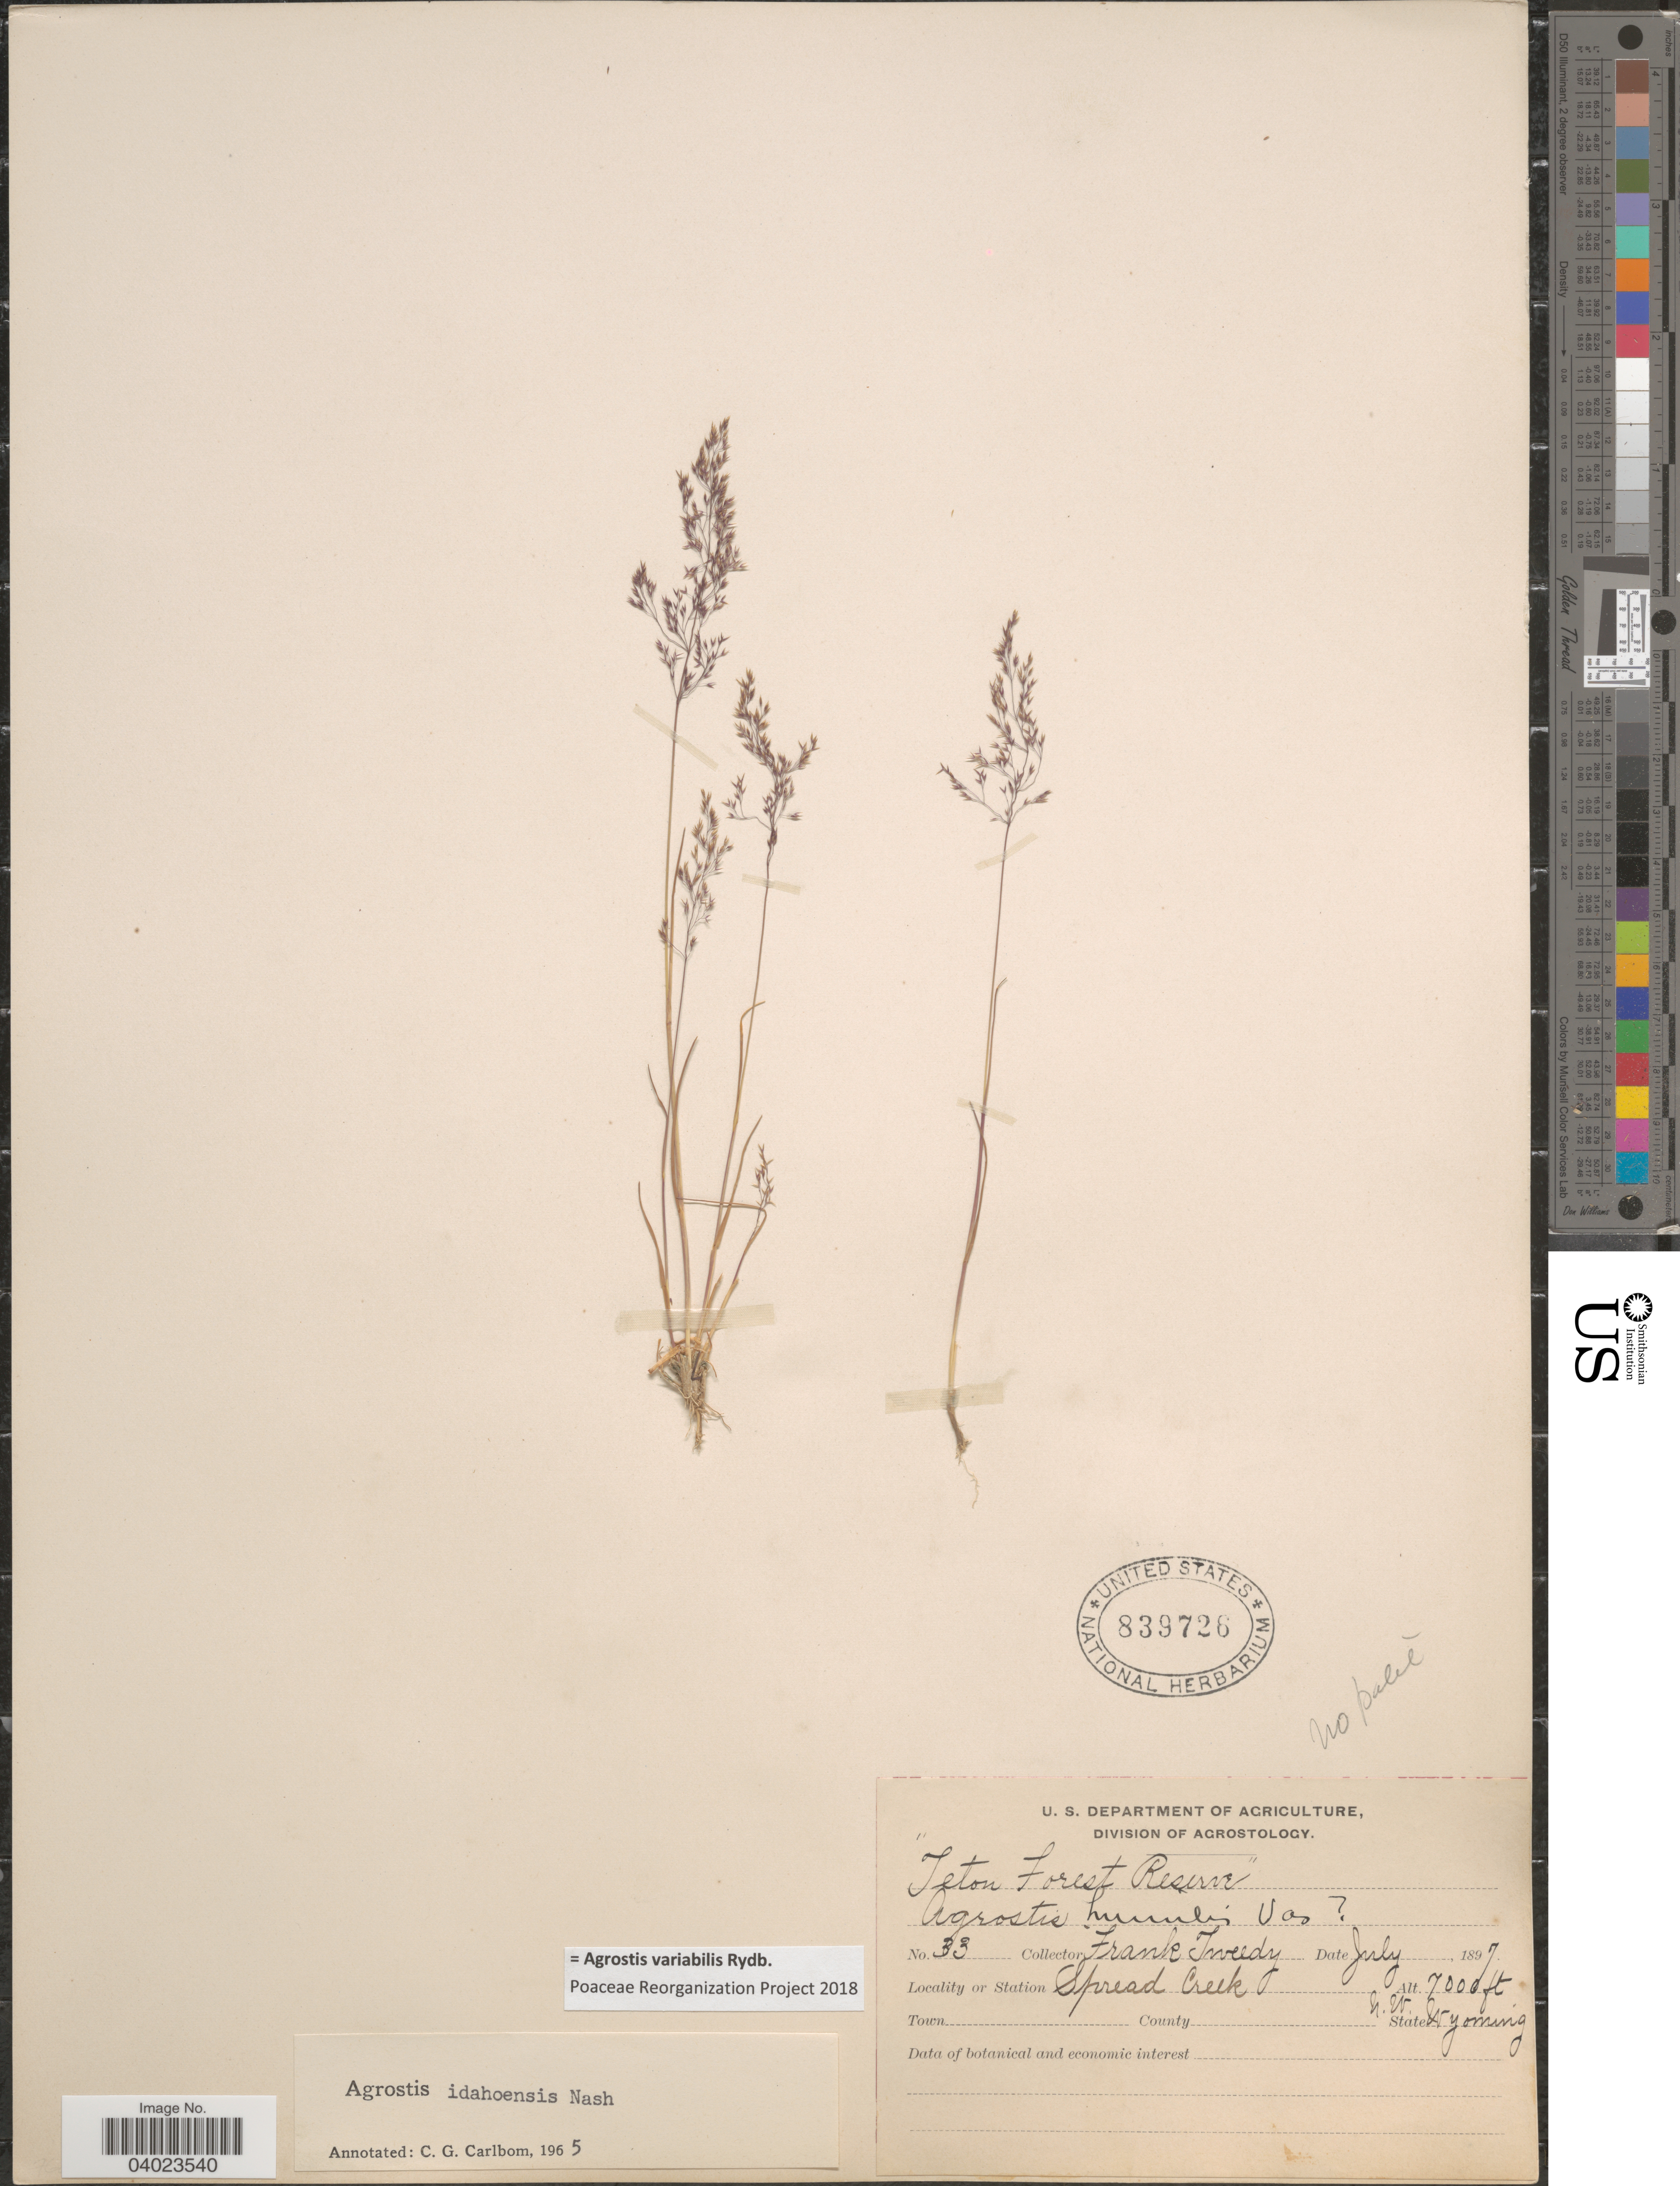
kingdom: Plantae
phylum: Tracheophyta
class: Liliopsida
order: Poales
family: Poaceae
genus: Agrostis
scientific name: Agrostis variabilis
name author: Rydb.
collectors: F. Tweedy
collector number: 33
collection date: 1897-07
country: United States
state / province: Wyoming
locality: Teton Forest Reserve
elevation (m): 2134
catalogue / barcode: US 839726